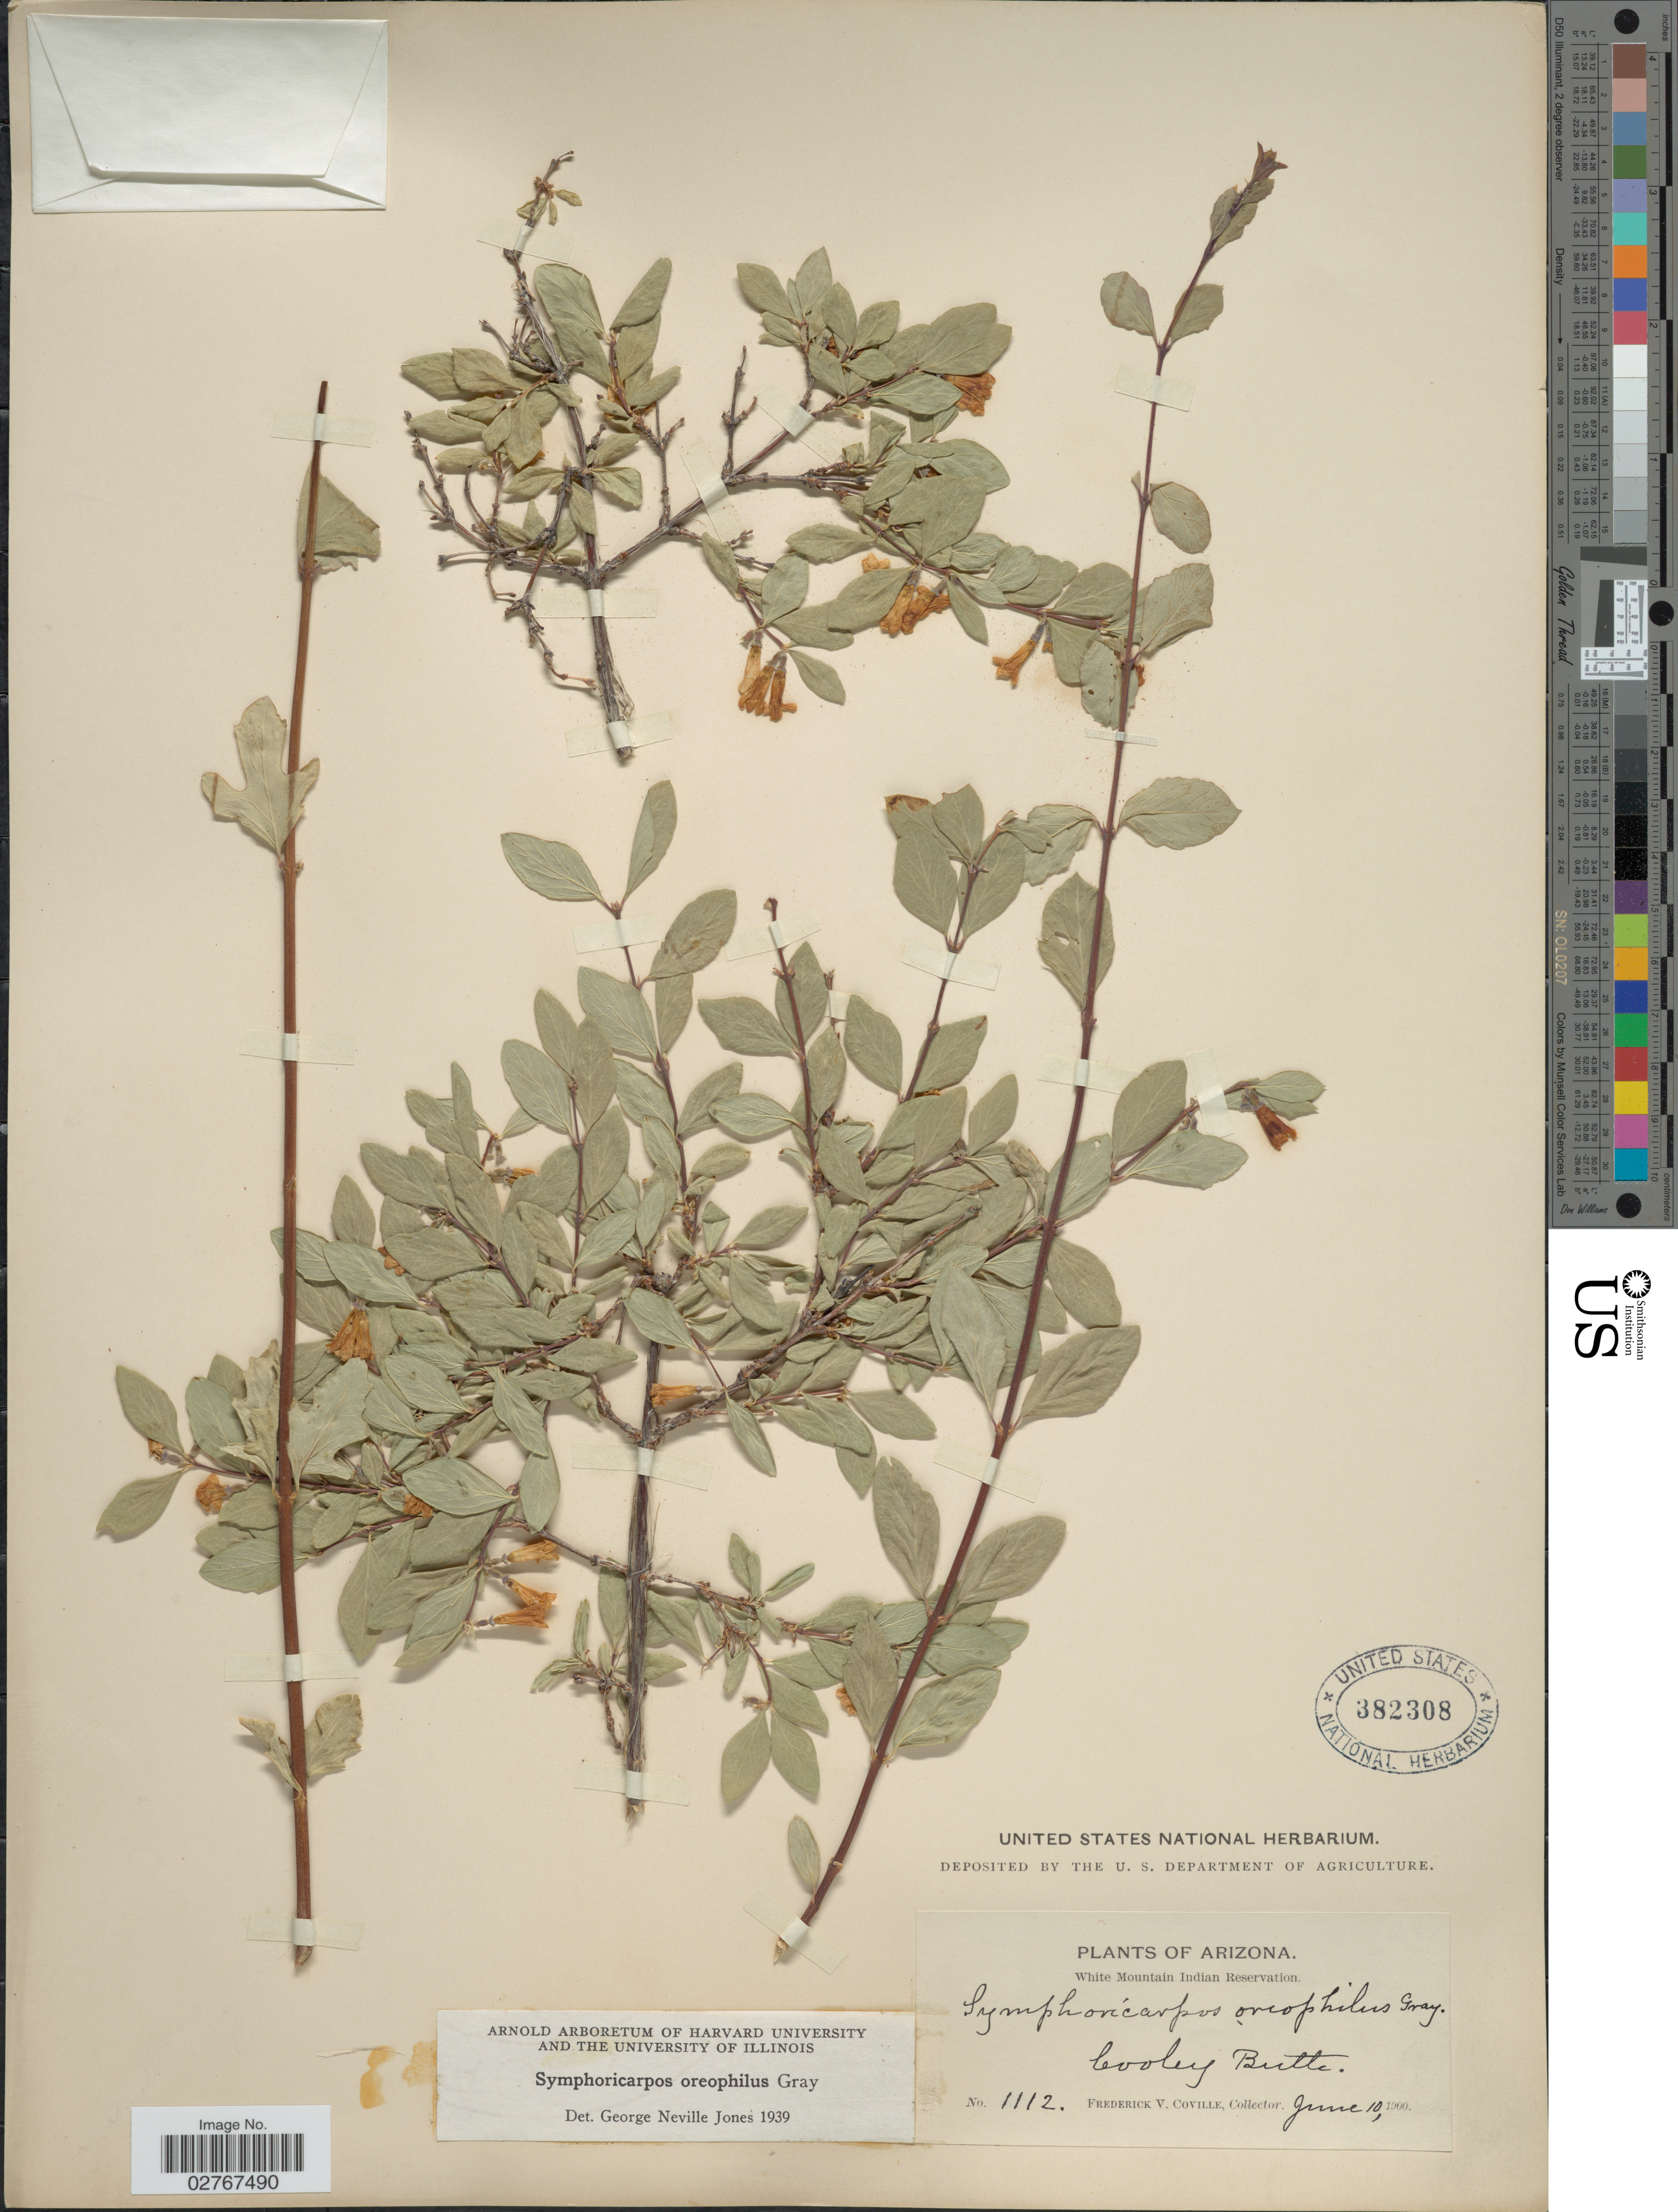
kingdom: Plantae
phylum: Tracheophyta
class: Magnoliopsida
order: Dipsacales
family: Caprifoliaceae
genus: Symphoricarpos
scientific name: Symphoricarpos oreophilus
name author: A. Gray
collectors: F. V. Coville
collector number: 1112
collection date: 1900-06-10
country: United States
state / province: Arizona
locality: White Mountain Indian Reservation, Cooley Butte.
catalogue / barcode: US 382308